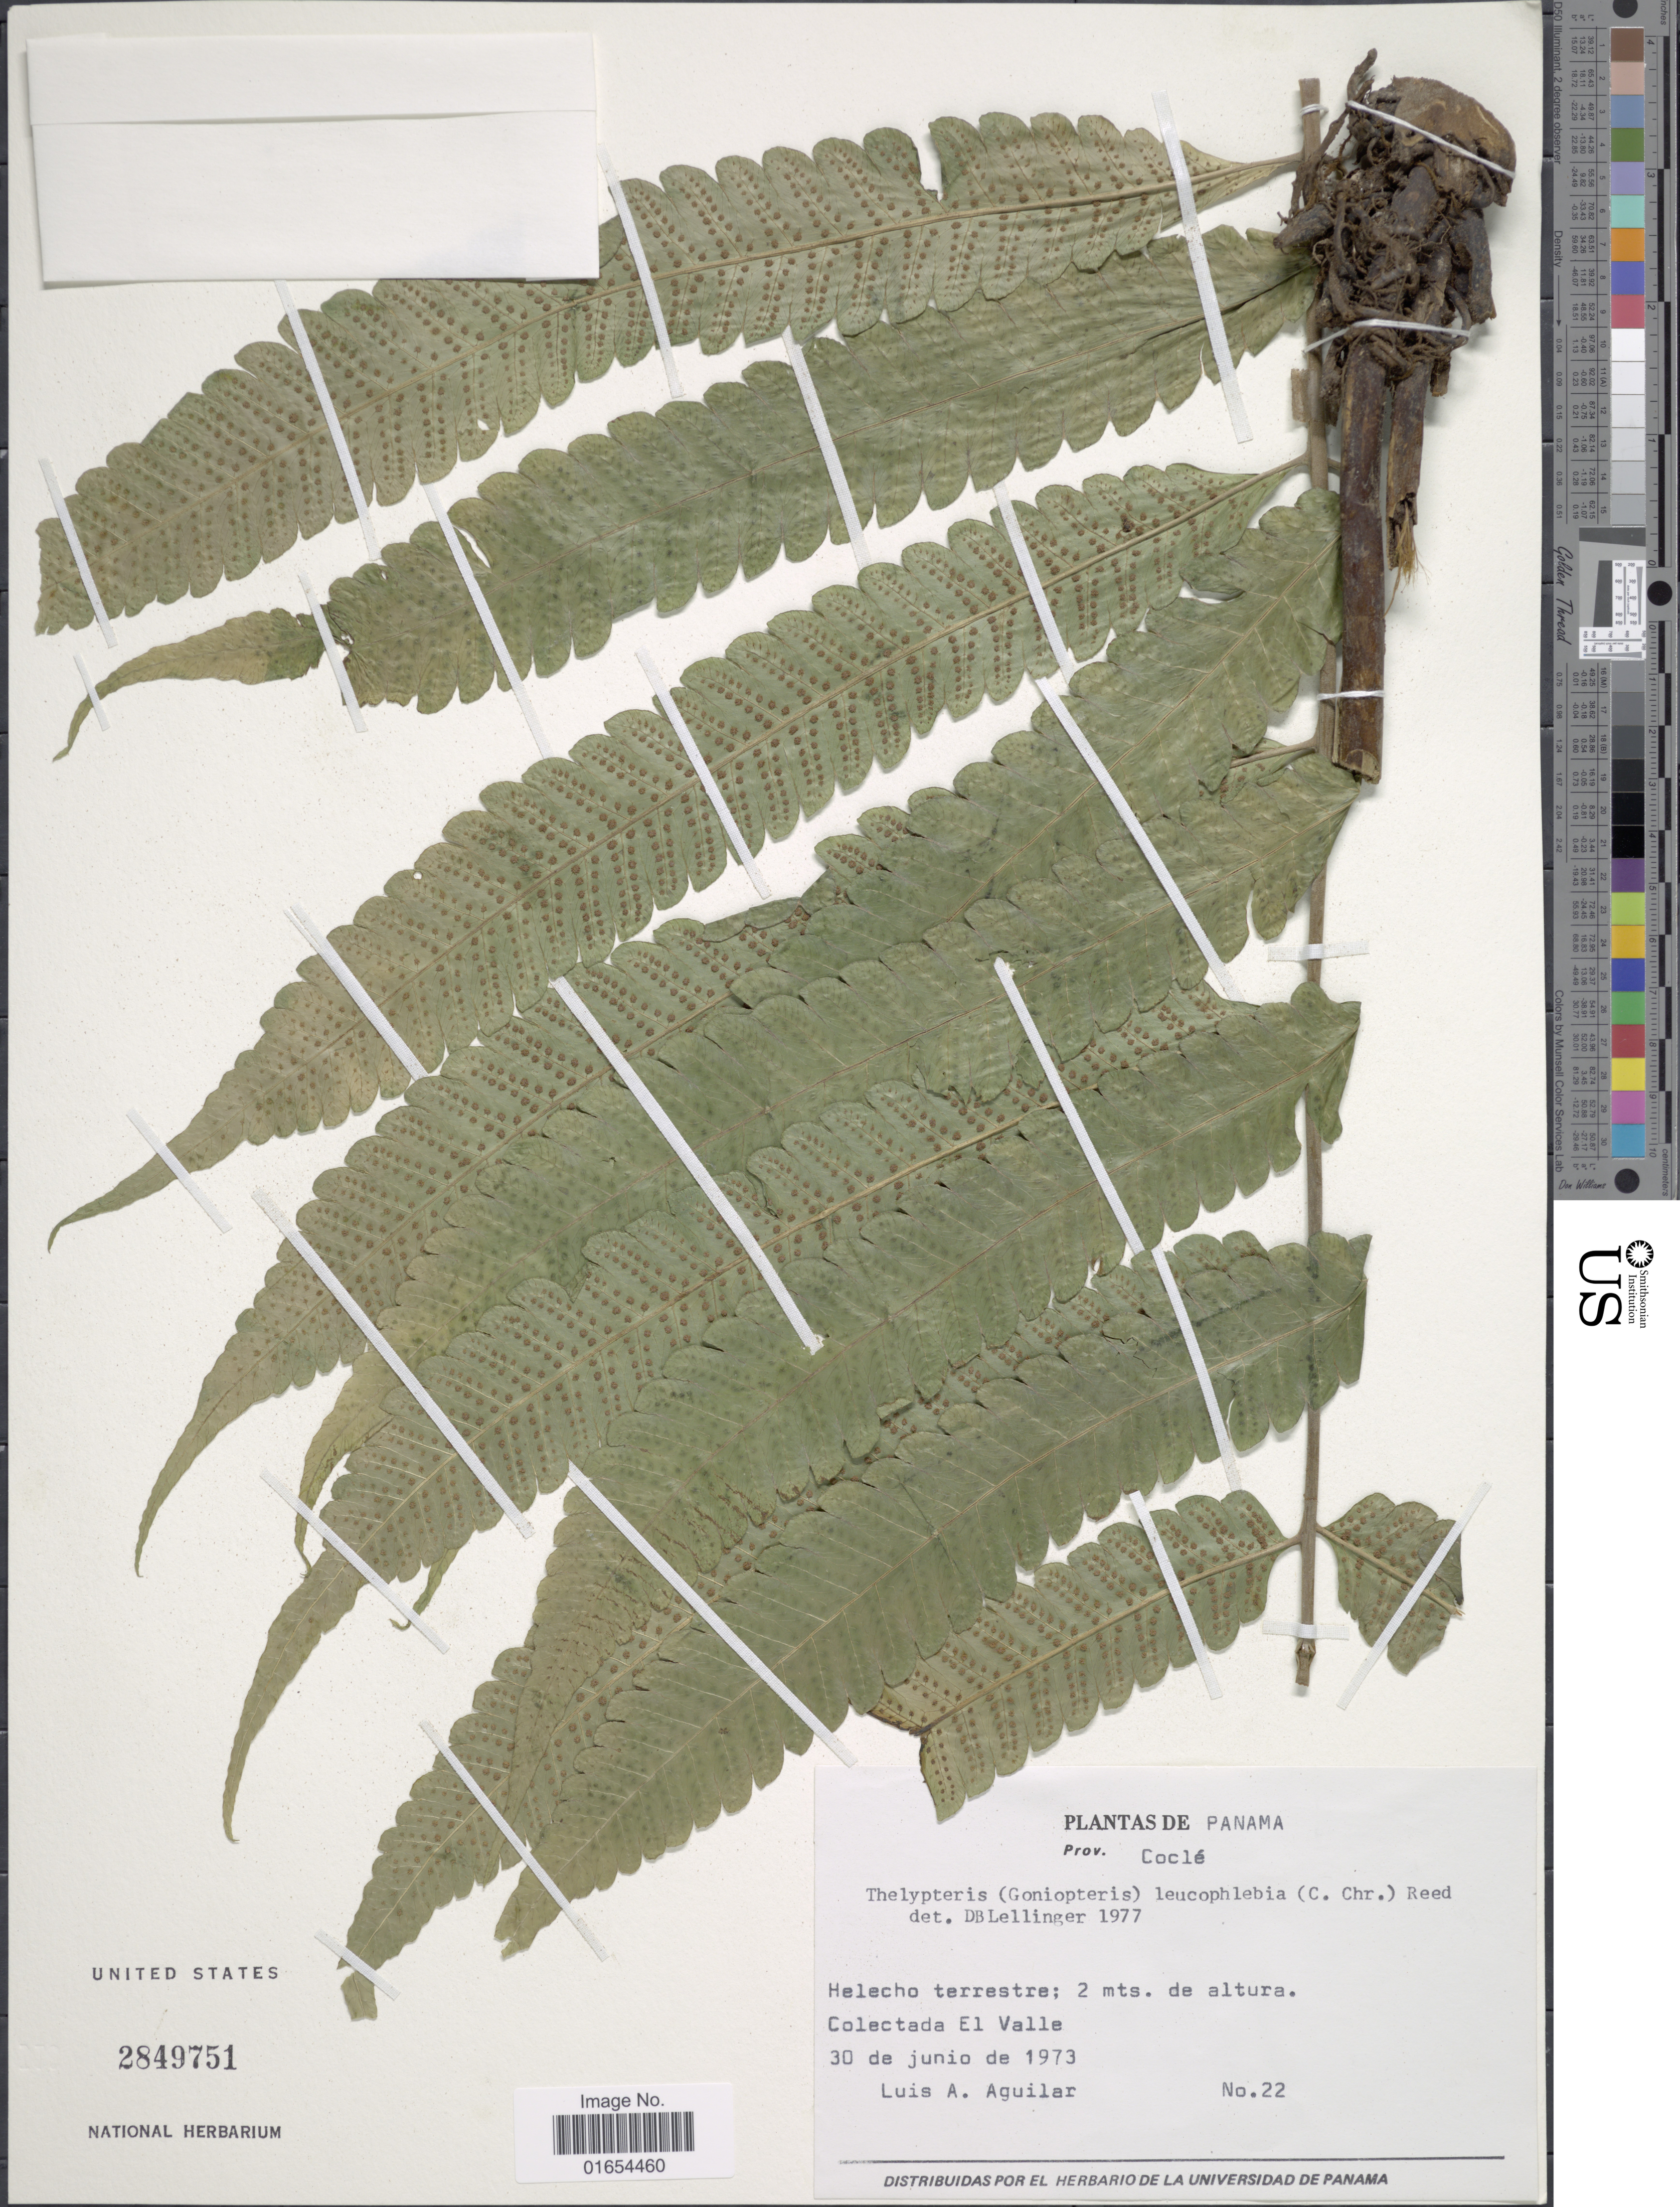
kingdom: Plantae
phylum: Tracheophyta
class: Polypodiopsida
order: Polypodiales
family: Thelypteridaceae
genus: Goniopteris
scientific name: Goniopteris urbanii comb. ined.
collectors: S. Aguilar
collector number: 22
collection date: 1973-06-30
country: Panama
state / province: Coclé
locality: Helecho terrestre, Colectada El Valle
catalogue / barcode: US 2849751